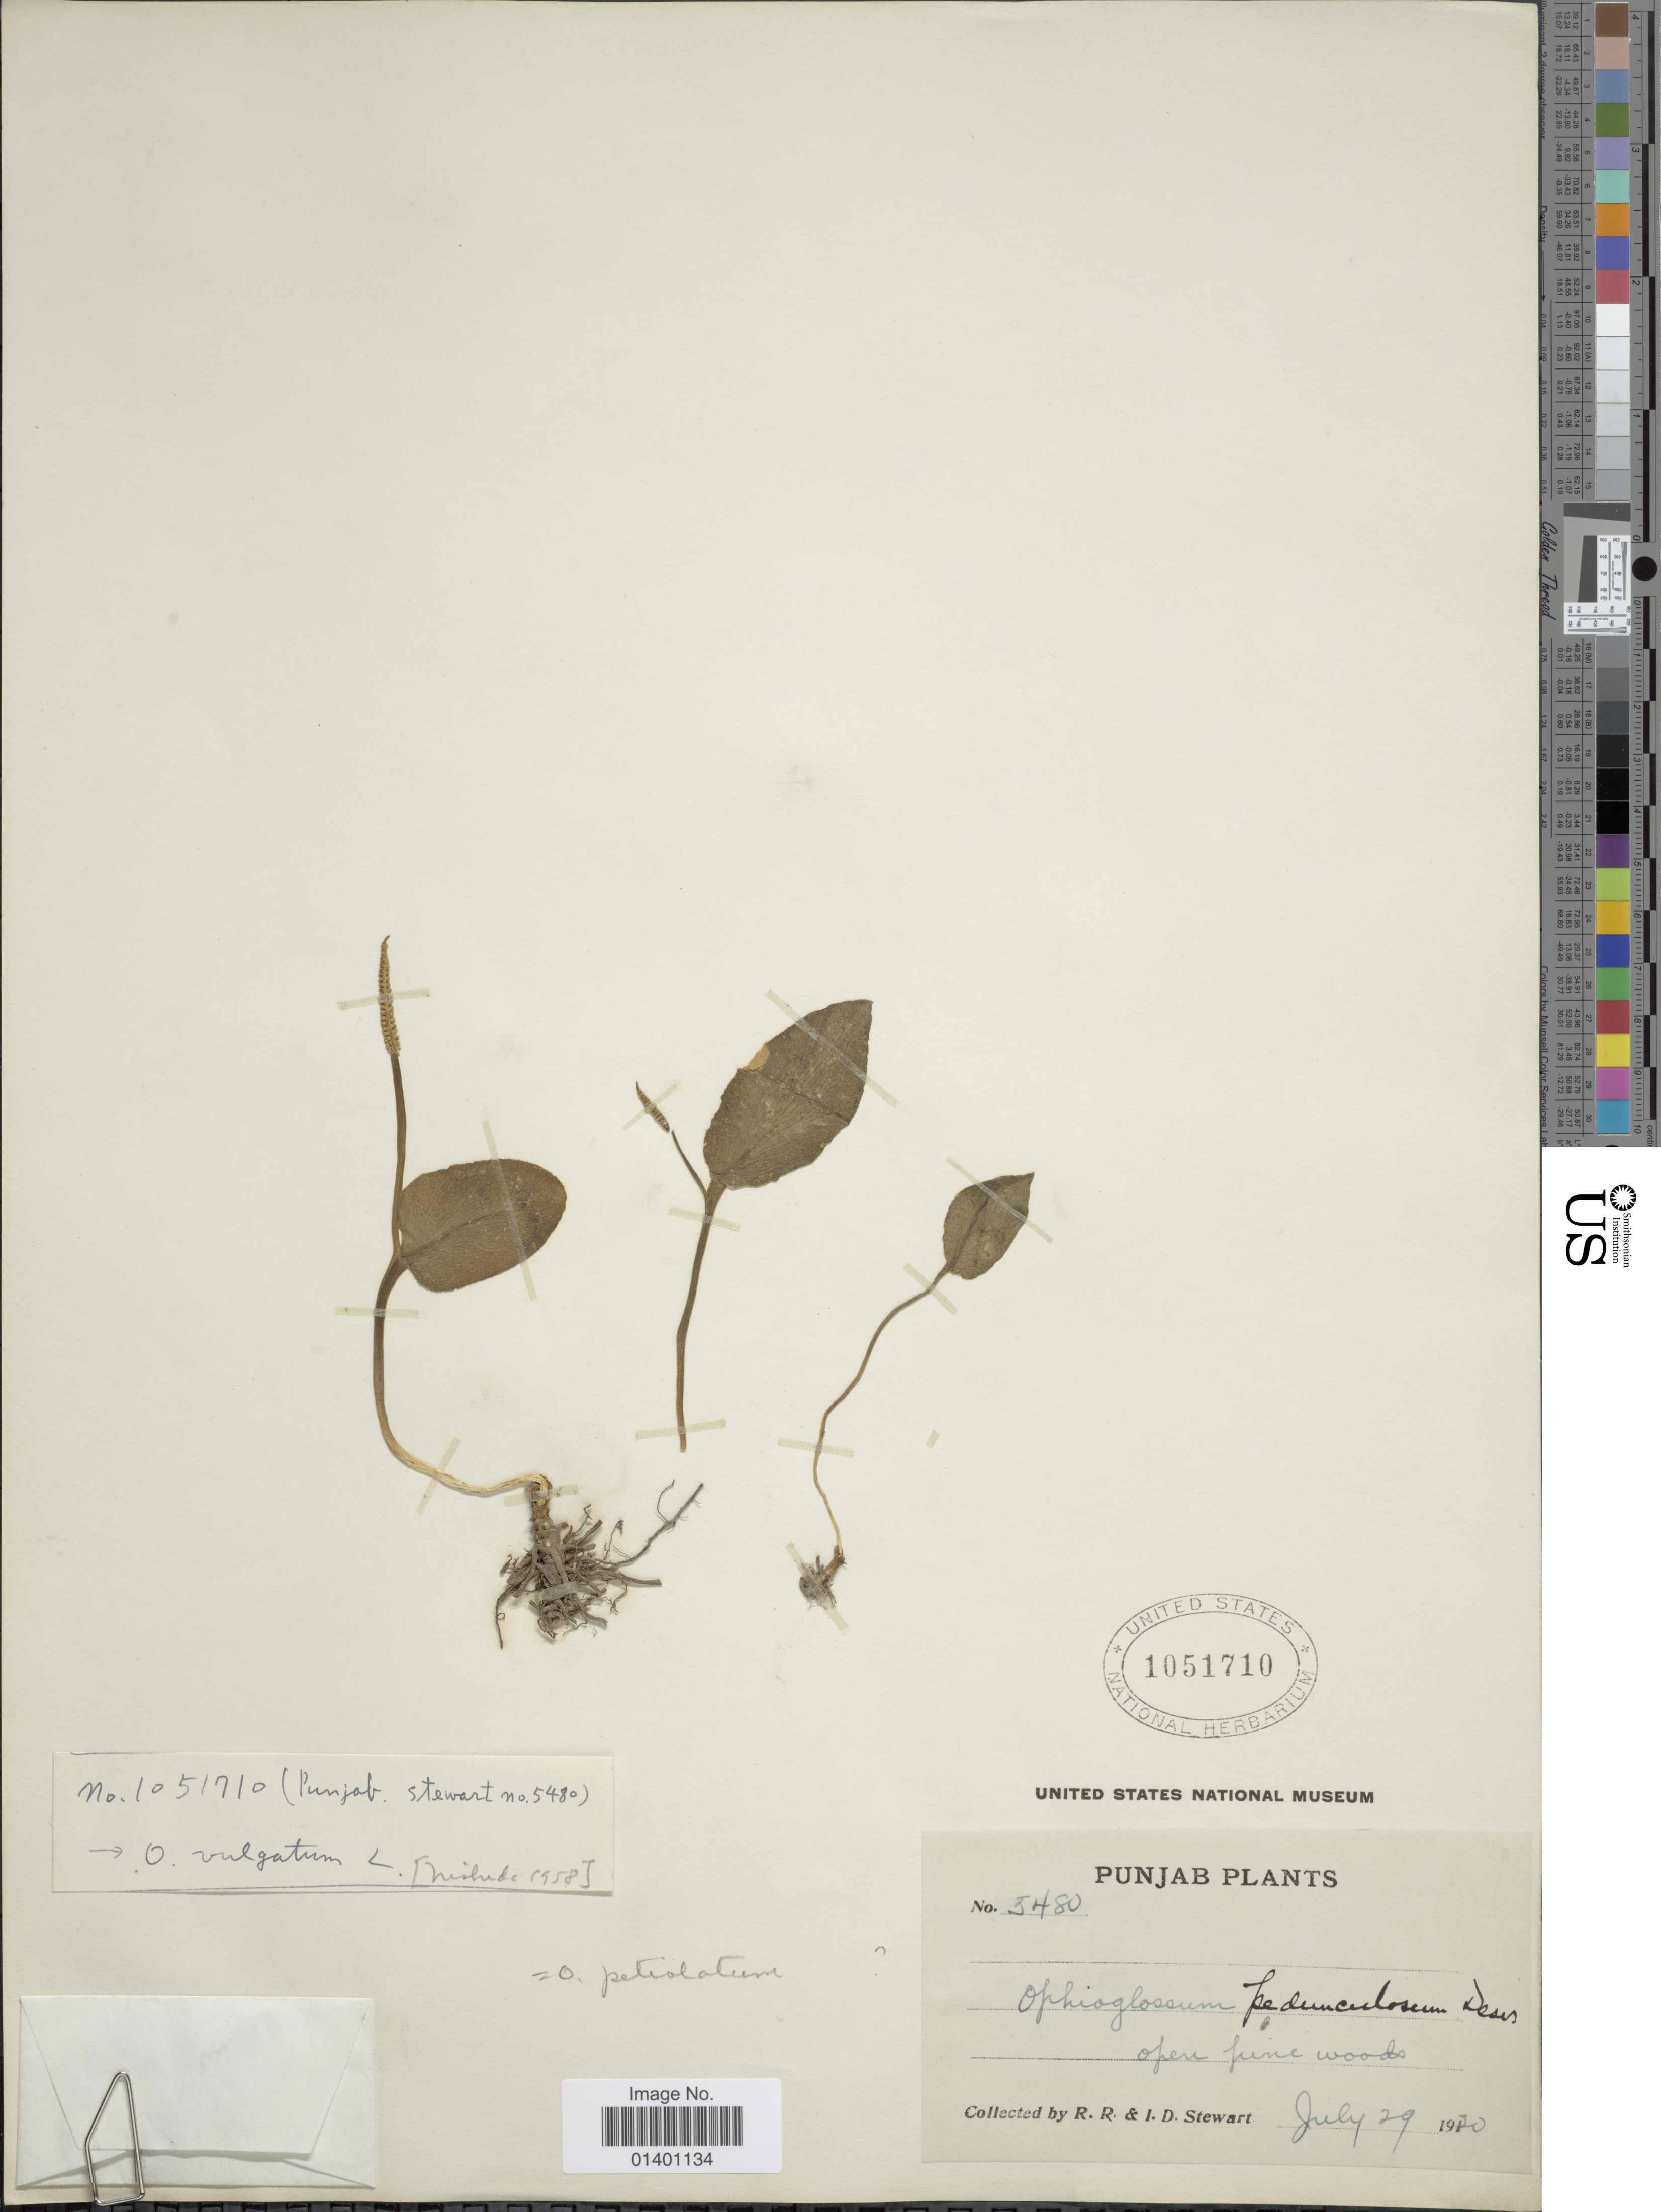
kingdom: Plantae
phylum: Tracheophyta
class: Polypodiopsida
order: Ophioglossales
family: Ophioglossaceae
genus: Ophioglossum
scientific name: Ophioglossum vulgatum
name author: L.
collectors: R. R. Stewart & I. Stewart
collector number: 5480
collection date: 1920-07-29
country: India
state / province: Punjab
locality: Punjab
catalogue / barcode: US 1051710